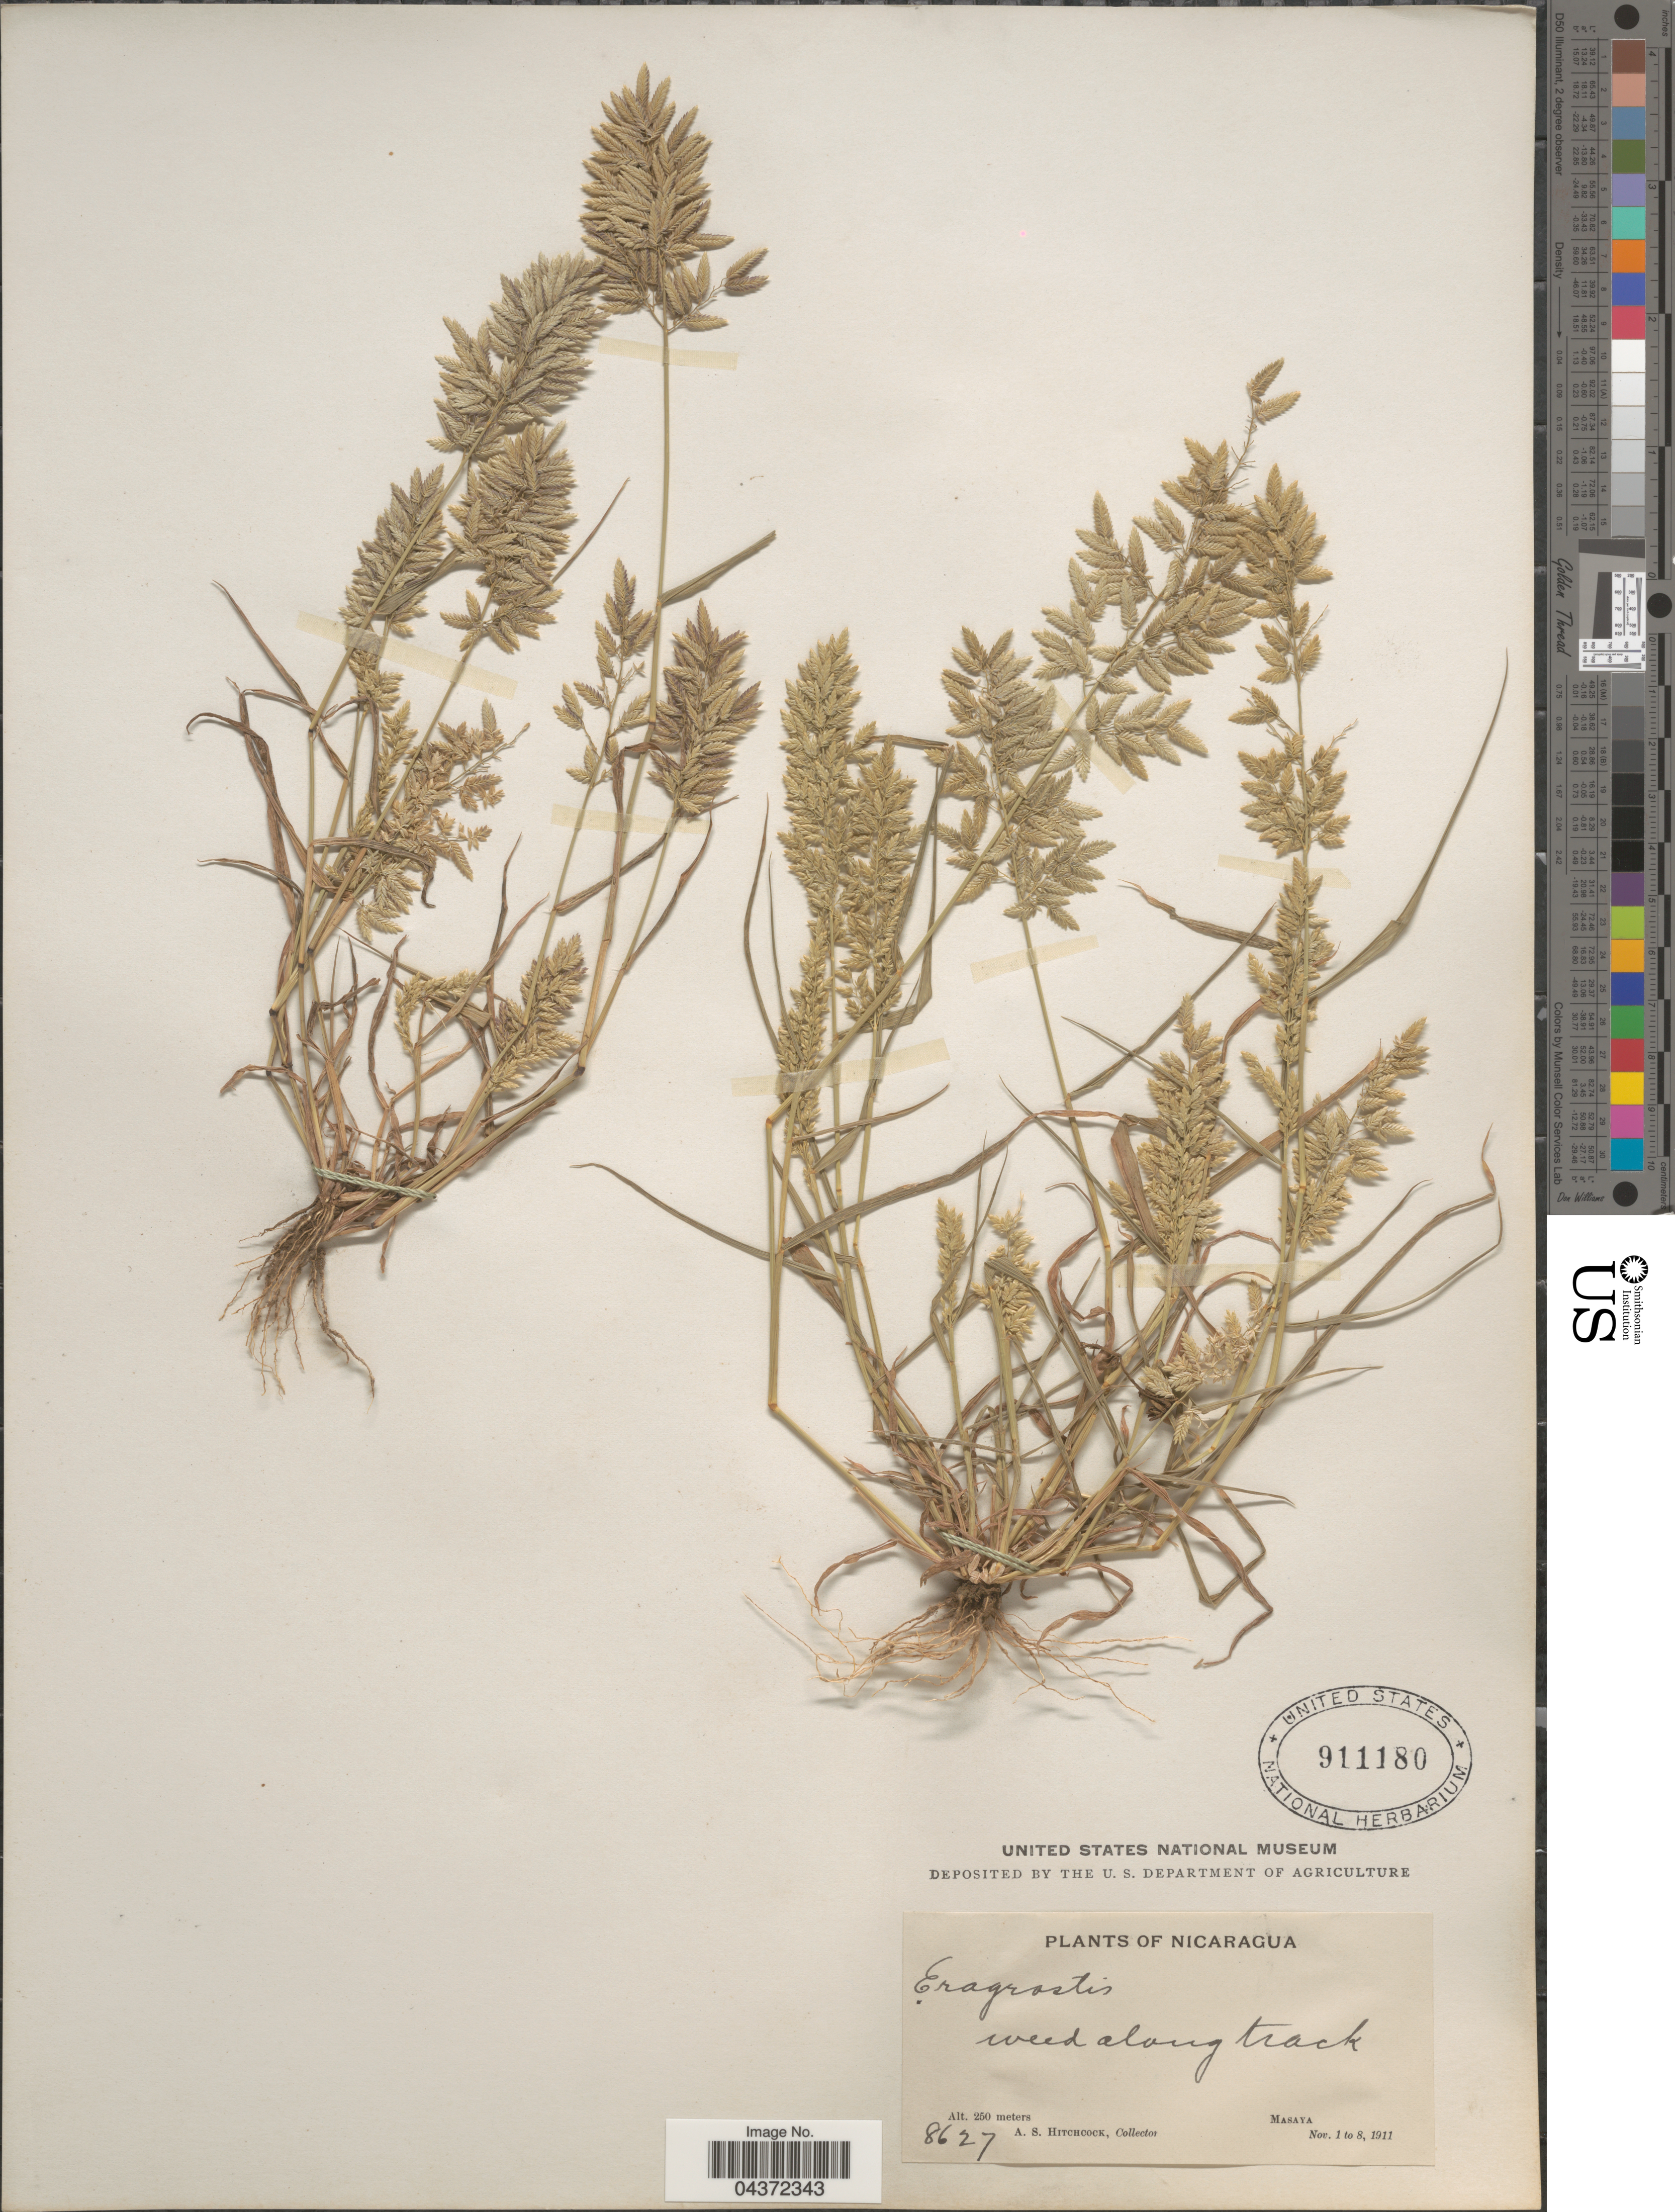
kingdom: Plantae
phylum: Tracheophyta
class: Liliopsida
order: Poales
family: Poaceae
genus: Eragrostis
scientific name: Eragrostis cilianensis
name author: (Bellardi) Vignolo ex Janch.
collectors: A. S. Hitchcock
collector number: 8627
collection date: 1911-11-01/1911-11-08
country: Nicaragua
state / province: Masaya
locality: Weed along track.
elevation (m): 250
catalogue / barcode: US 911180